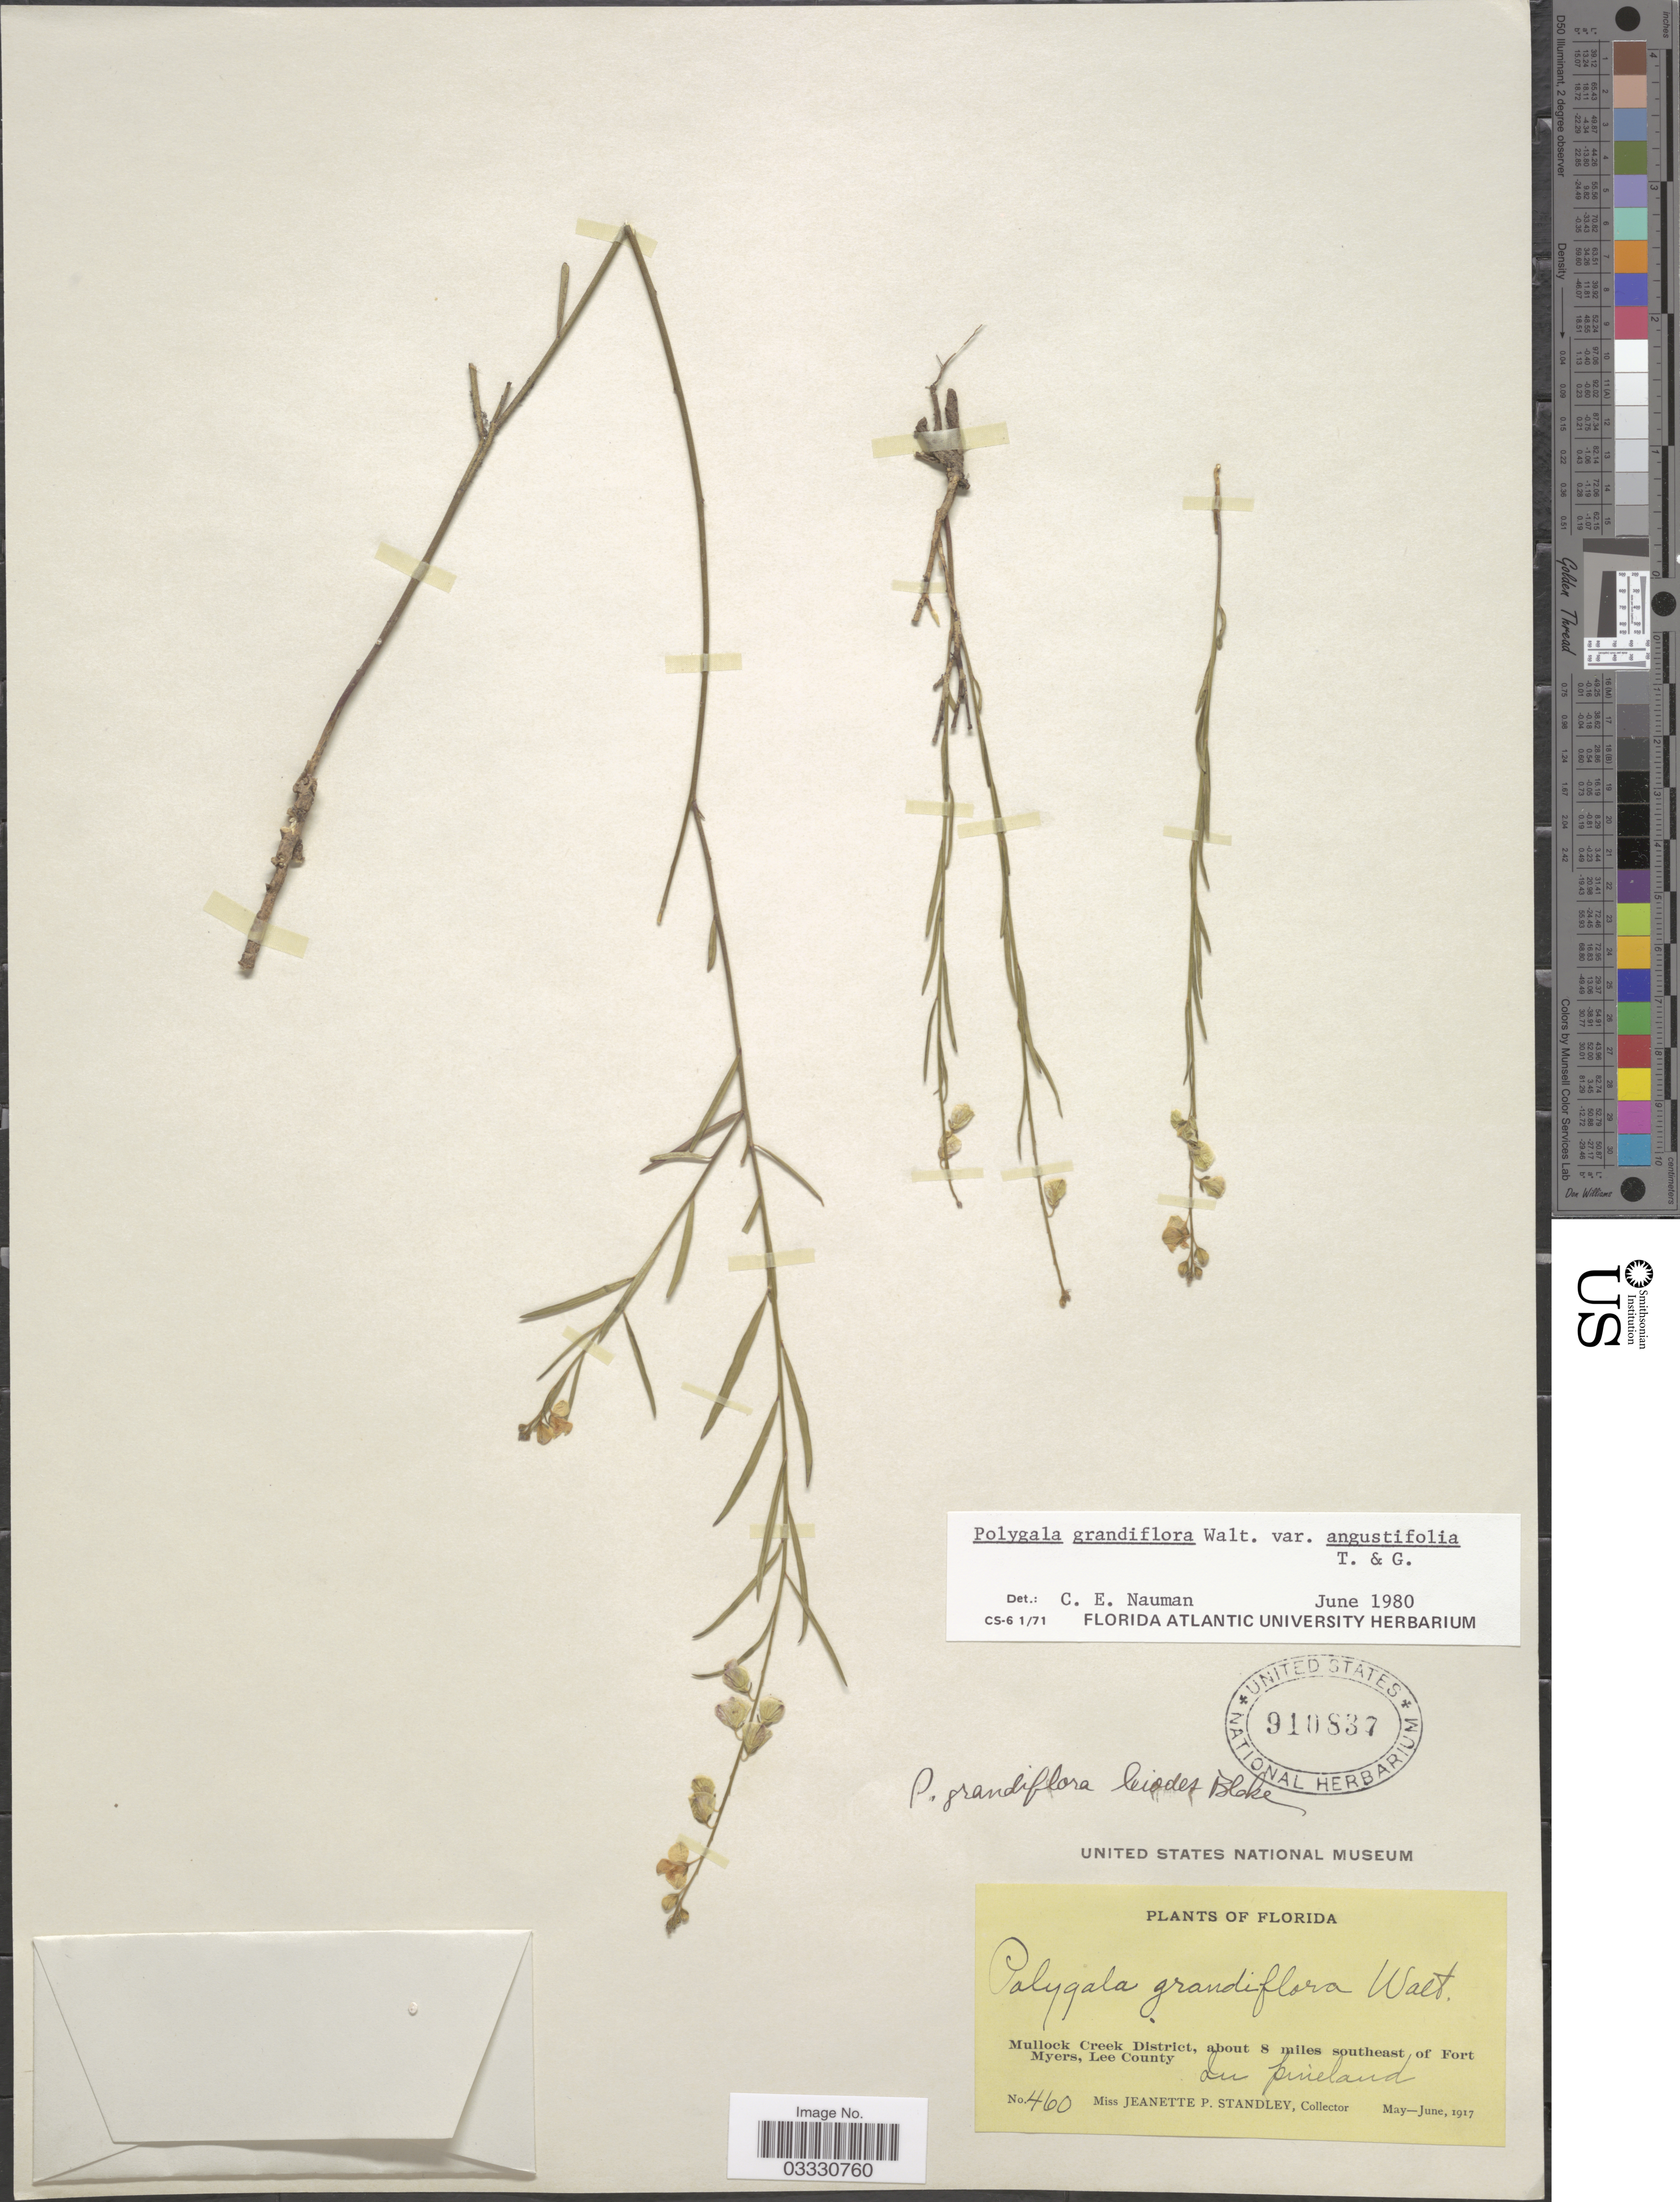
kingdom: Plantae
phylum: Tracheophyta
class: Magnoliopsida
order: Fabales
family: Polygalaceae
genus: Asemeia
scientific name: Asemeia grandiflora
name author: (Walter) Small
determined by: Strong, Mark T., (BOT), Smithsonian Institution - National Museum of Natural History (UNITED STATES)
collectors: J. P. Standley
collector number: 460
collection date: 1917-05/1917-06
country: United States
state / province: Florida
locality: Mullock Creek District, about 8 miles southeast of Fort Myers, Lee County.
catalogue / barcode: US 910837